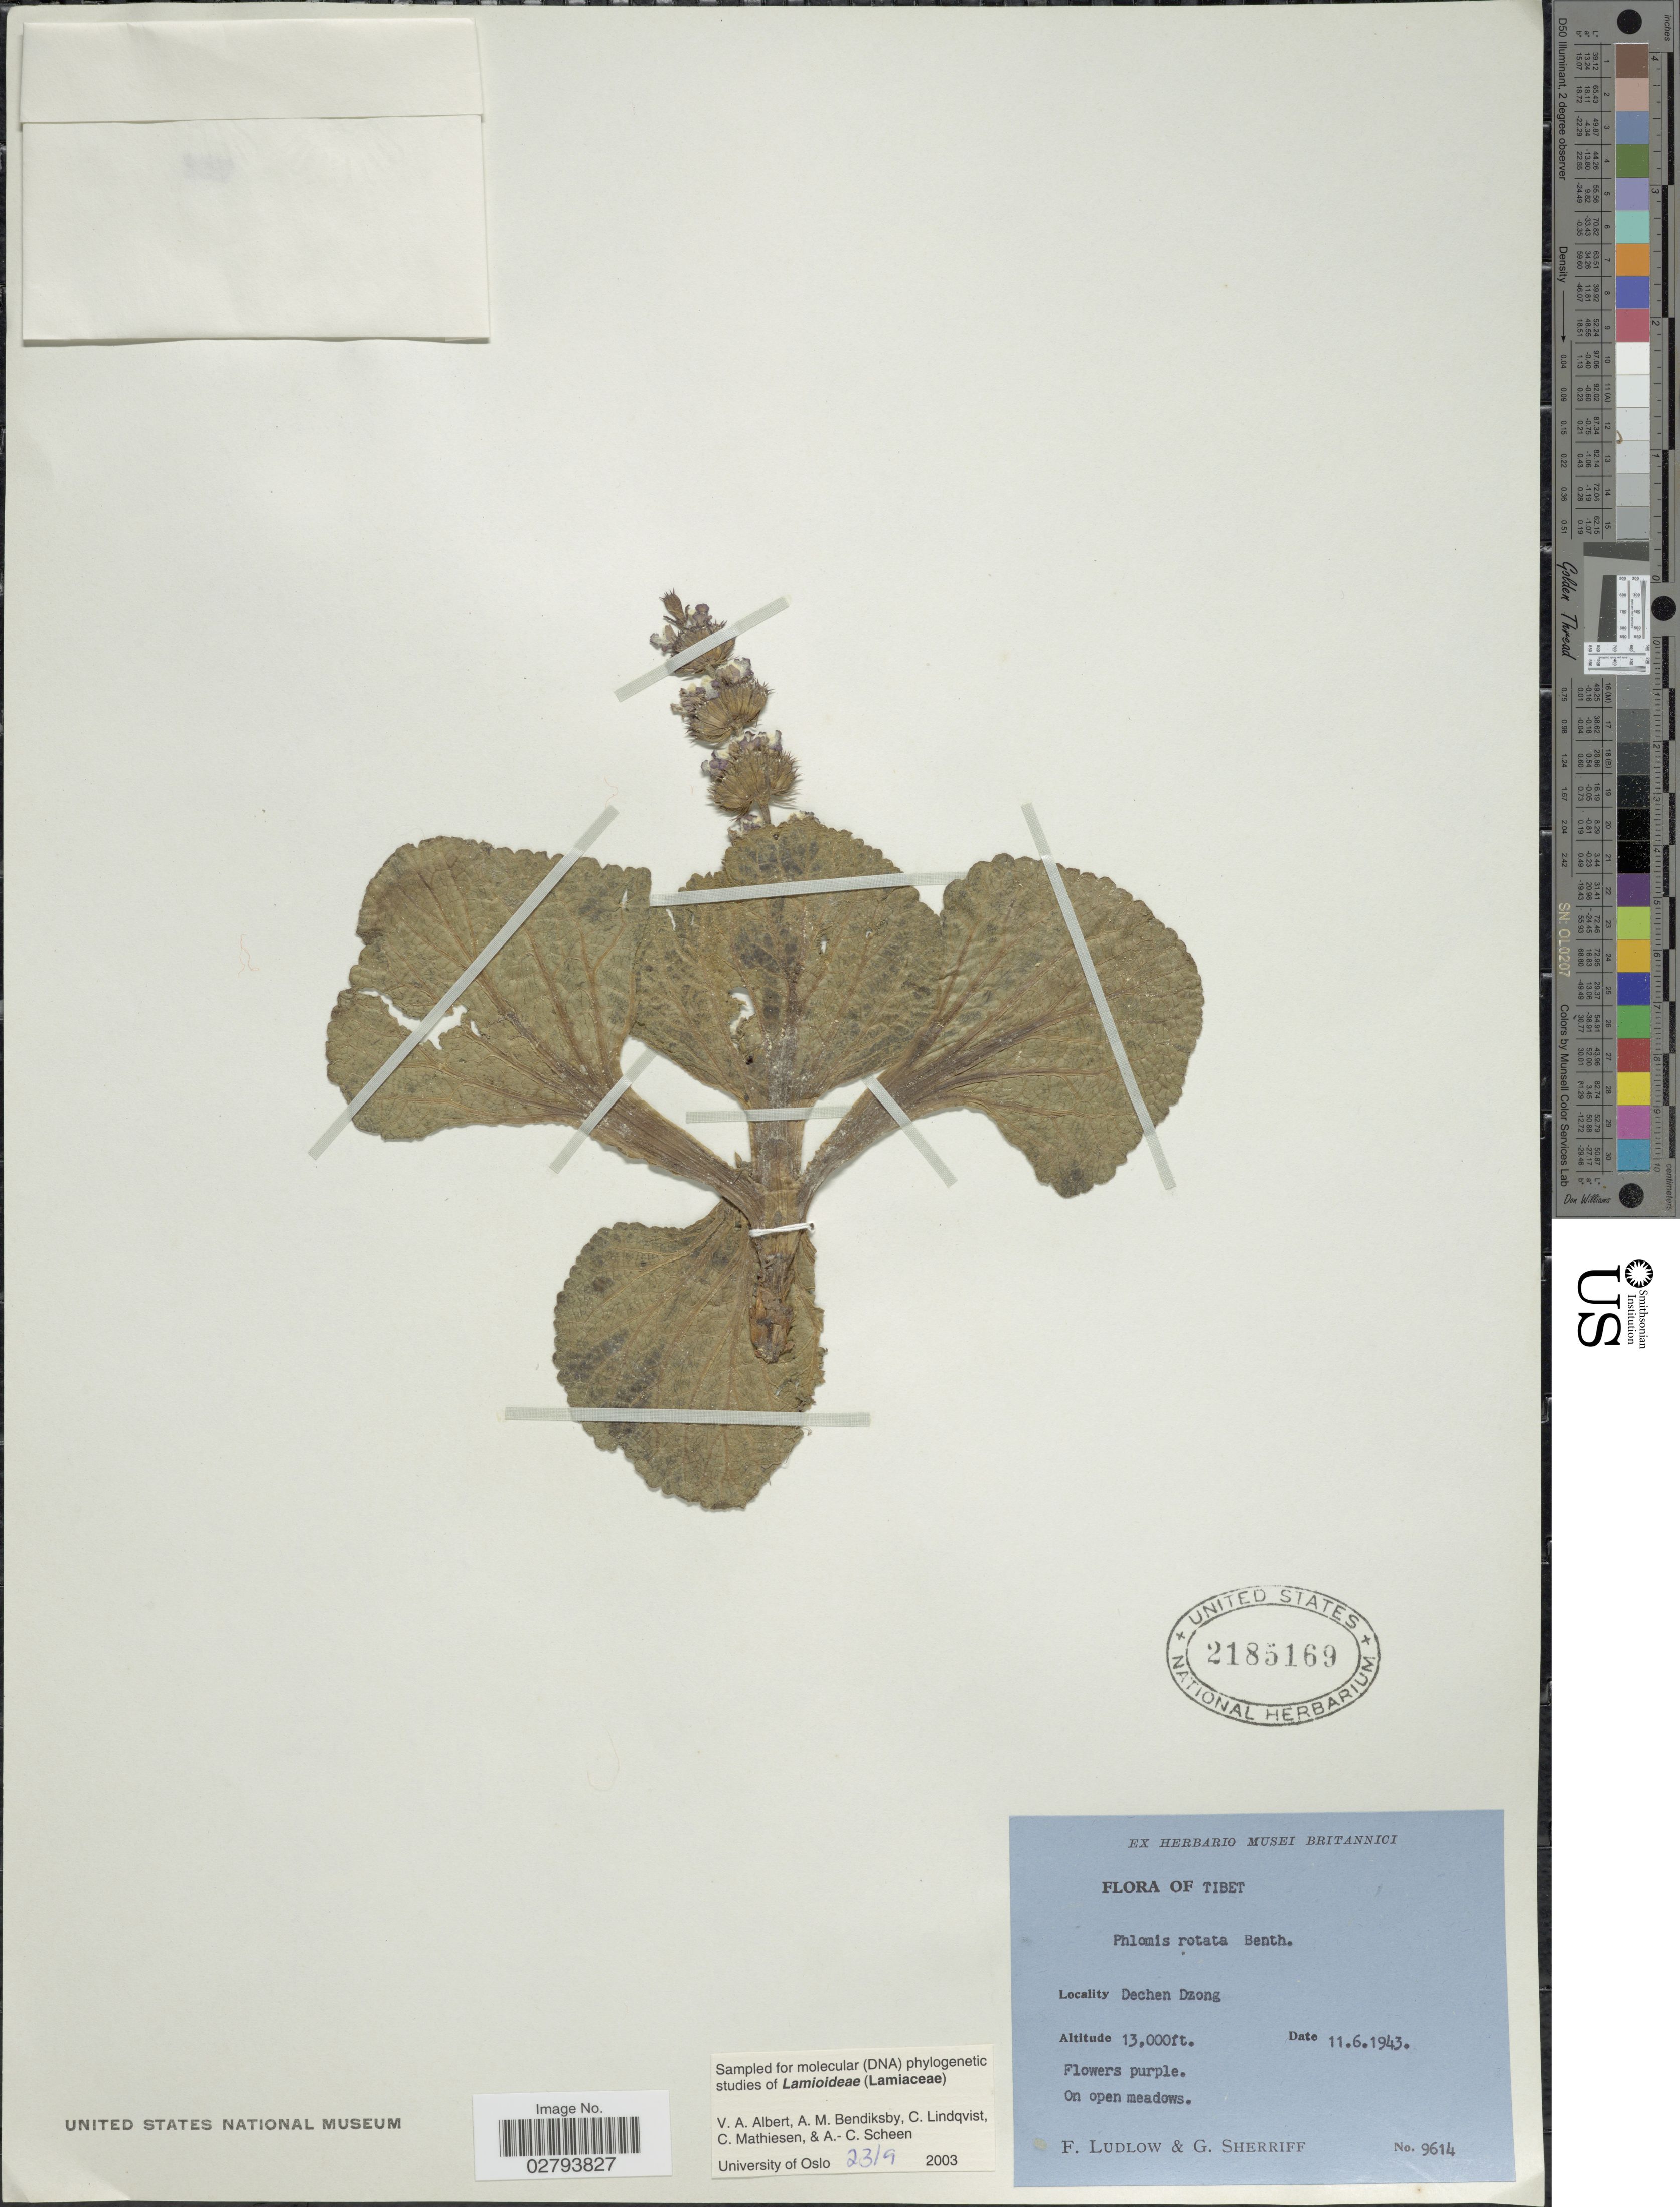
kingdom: Plantae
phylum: Tracheophyta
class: Magnoliopsida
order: Lamiales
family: Lamiaceae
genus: Phlomoides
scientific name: Phlomoides rotata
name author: (Benth. & Hook. f.) Mathiesen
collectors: F. Ludlow & G. Sherriff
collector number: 9614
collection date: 1943-06-11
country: China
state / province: Xizang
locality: Tibet, Dechen Dzong.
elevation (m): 3962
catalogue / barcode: US 2185169